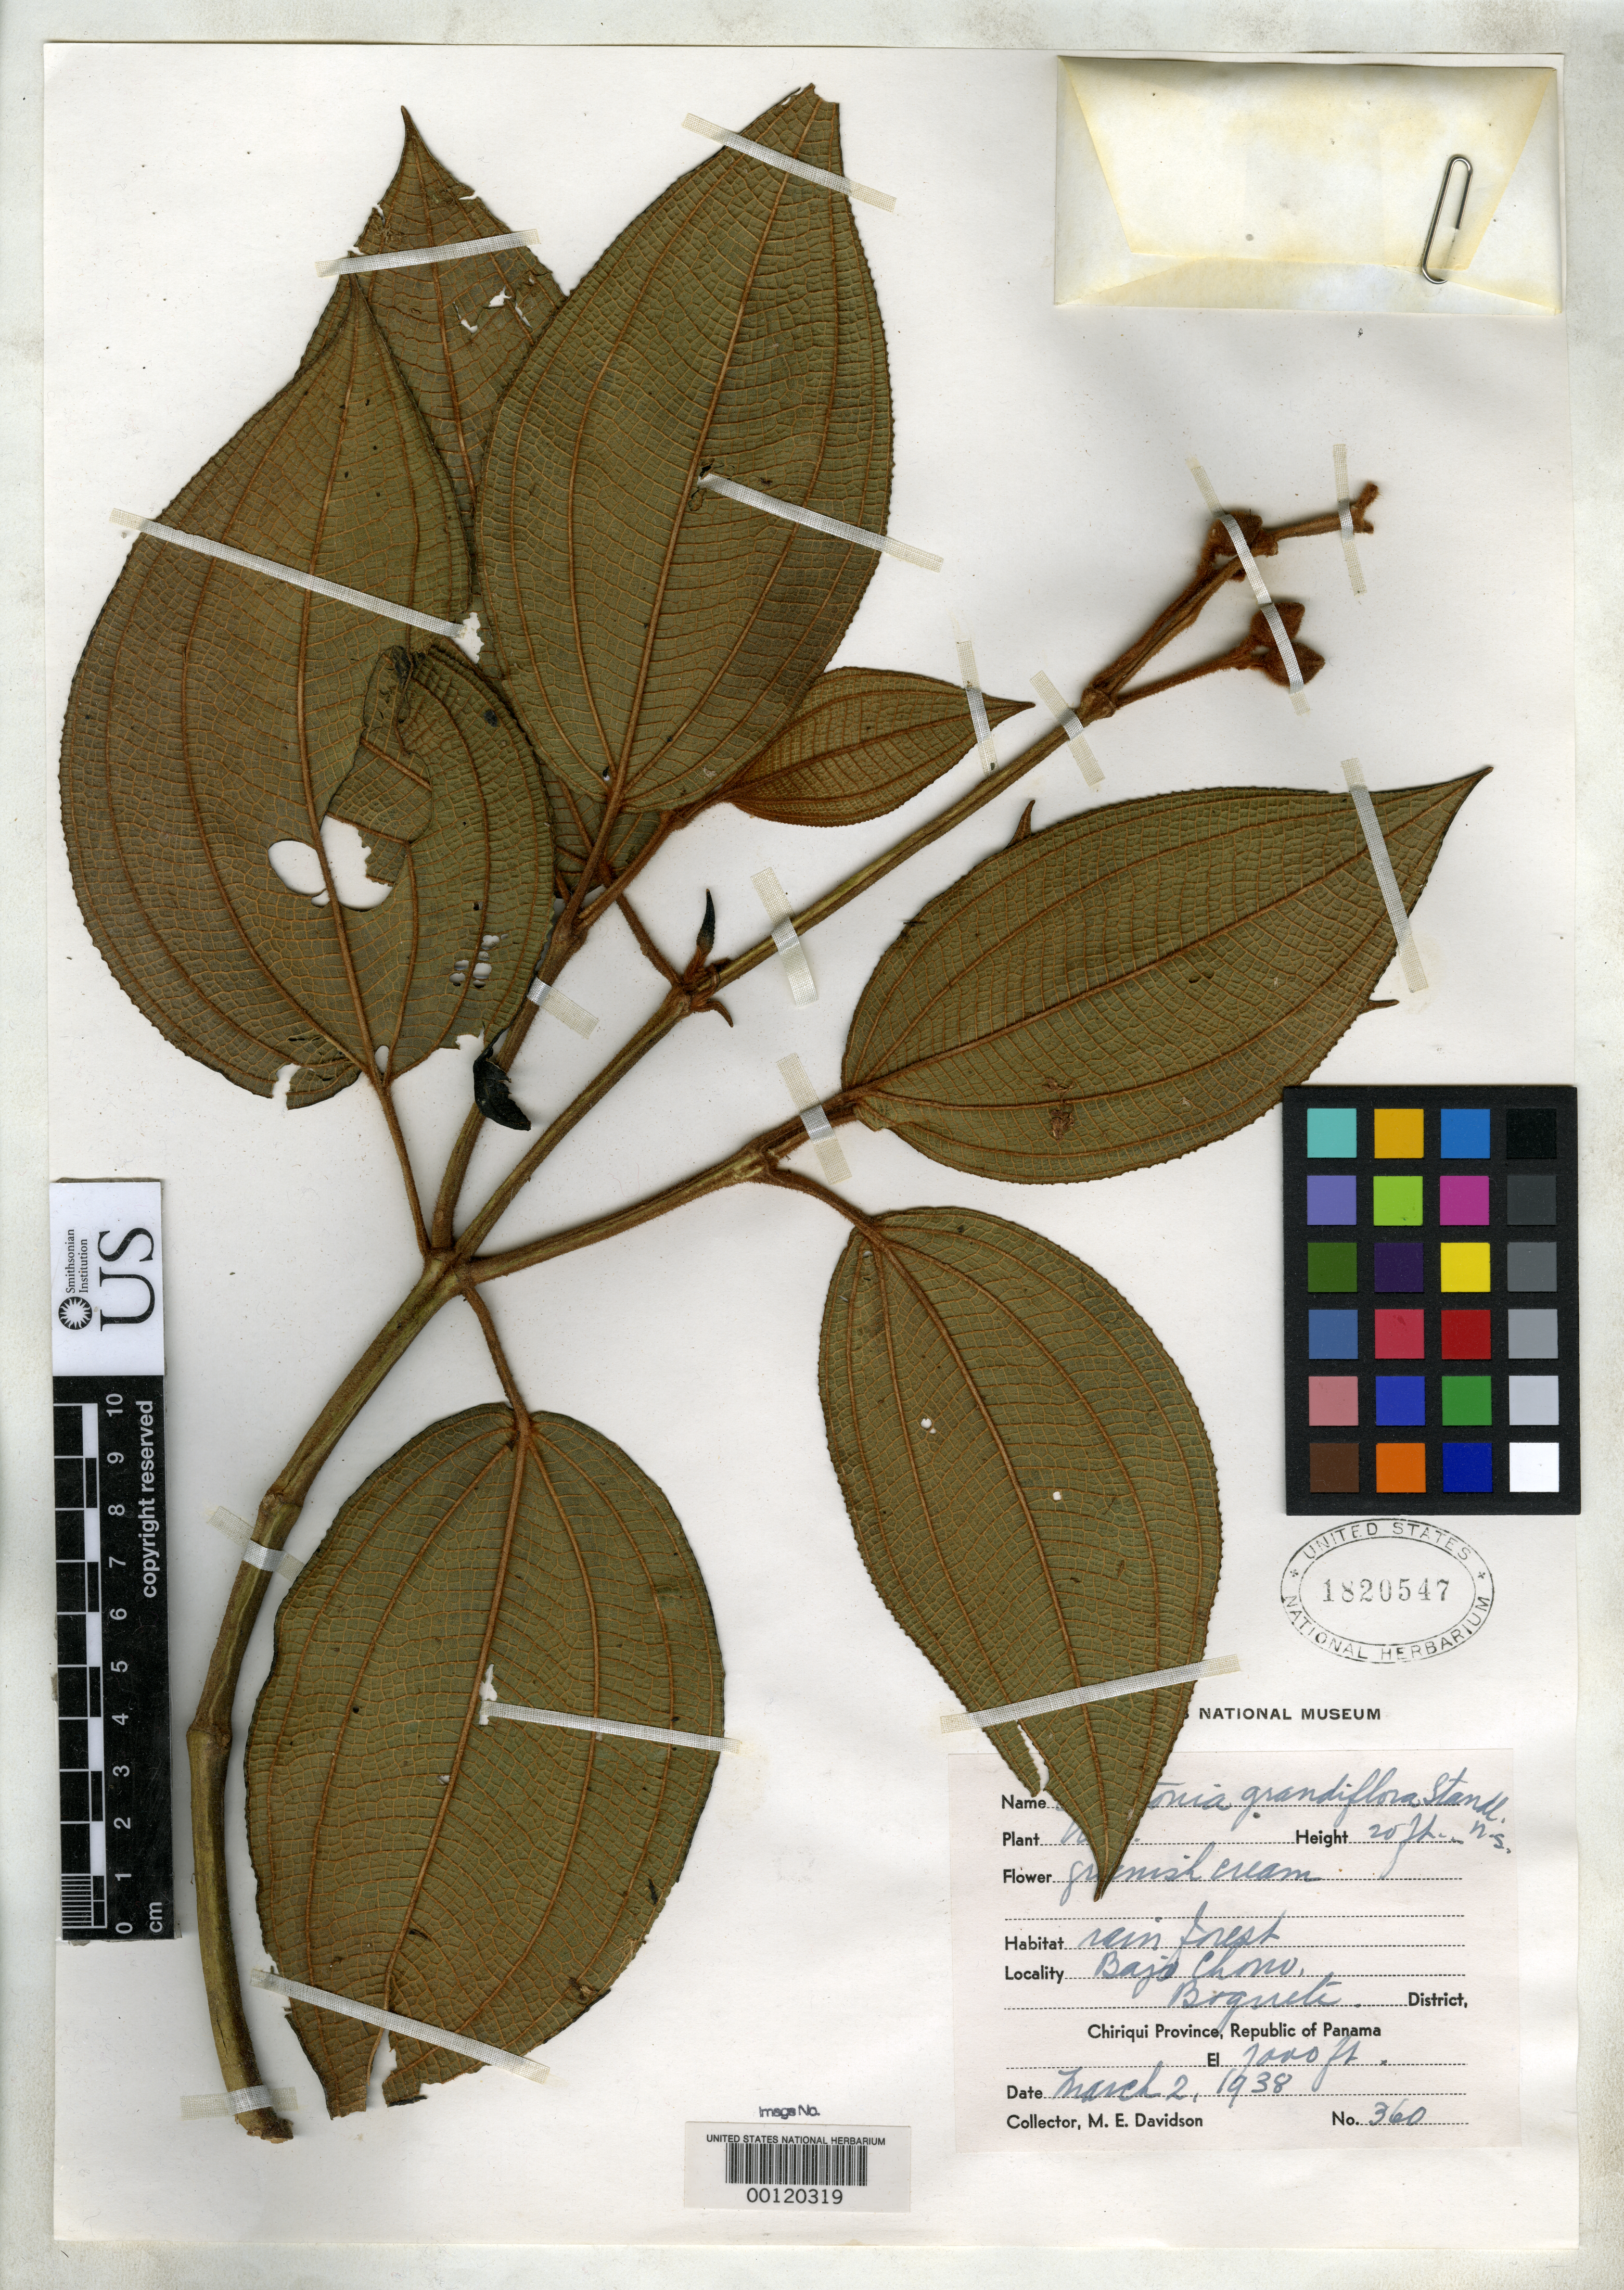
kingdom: Plantae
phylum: Tracheophyta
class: Magnoliopsida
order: Myrtales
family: Melastomataceae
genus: Centronia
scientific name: Centronia grandiflora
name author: Standl.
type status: Isotype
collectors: M. Davidson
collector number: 360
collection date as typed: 02 Mar 1938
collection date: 1938-03-02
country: Panama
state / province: Chiriquí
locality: Bajo Chorro.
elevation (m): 2100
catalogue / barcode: US 1820547